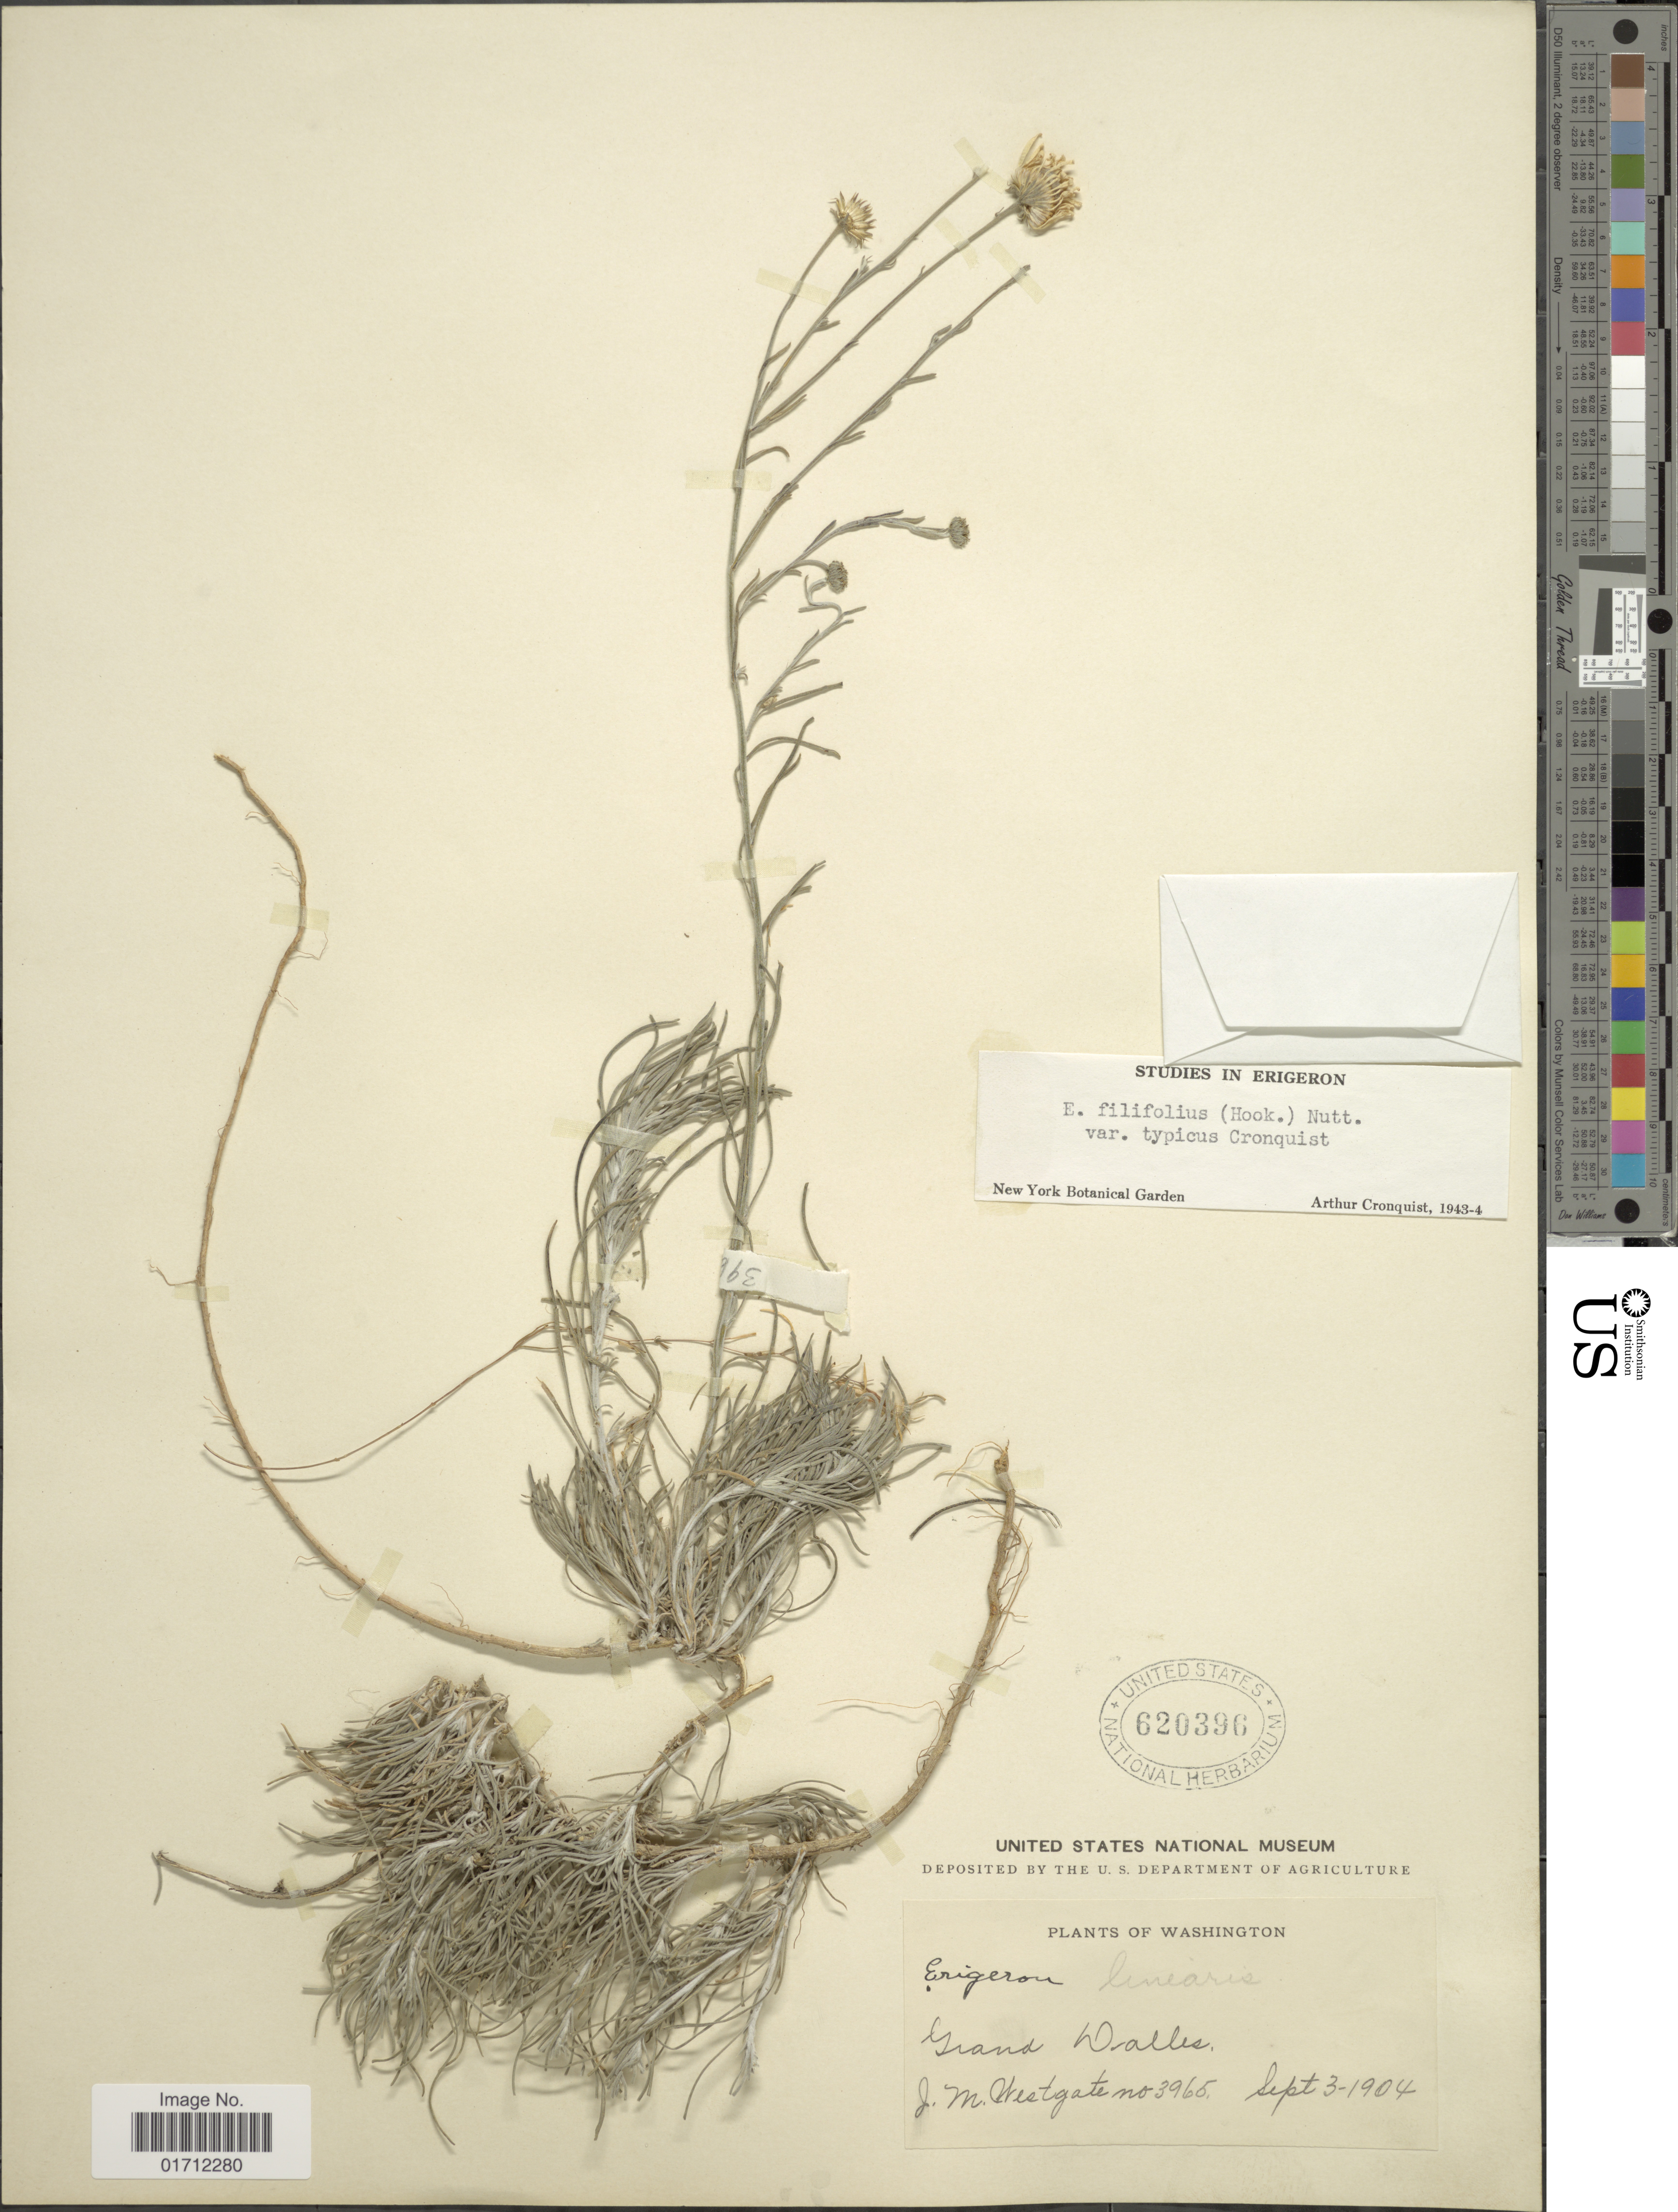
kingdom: Plantae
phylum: Tracheophyta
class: Magnoliopsida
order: Asterales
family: Asteraceae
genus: Erigeron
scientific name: Erigeron filifolius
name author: (Hook.) Nutt.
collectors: J. Westgate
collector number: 3965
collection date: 1904-09-03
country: United States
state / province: Washington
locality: Grand Dalles.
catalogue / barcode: US 620396